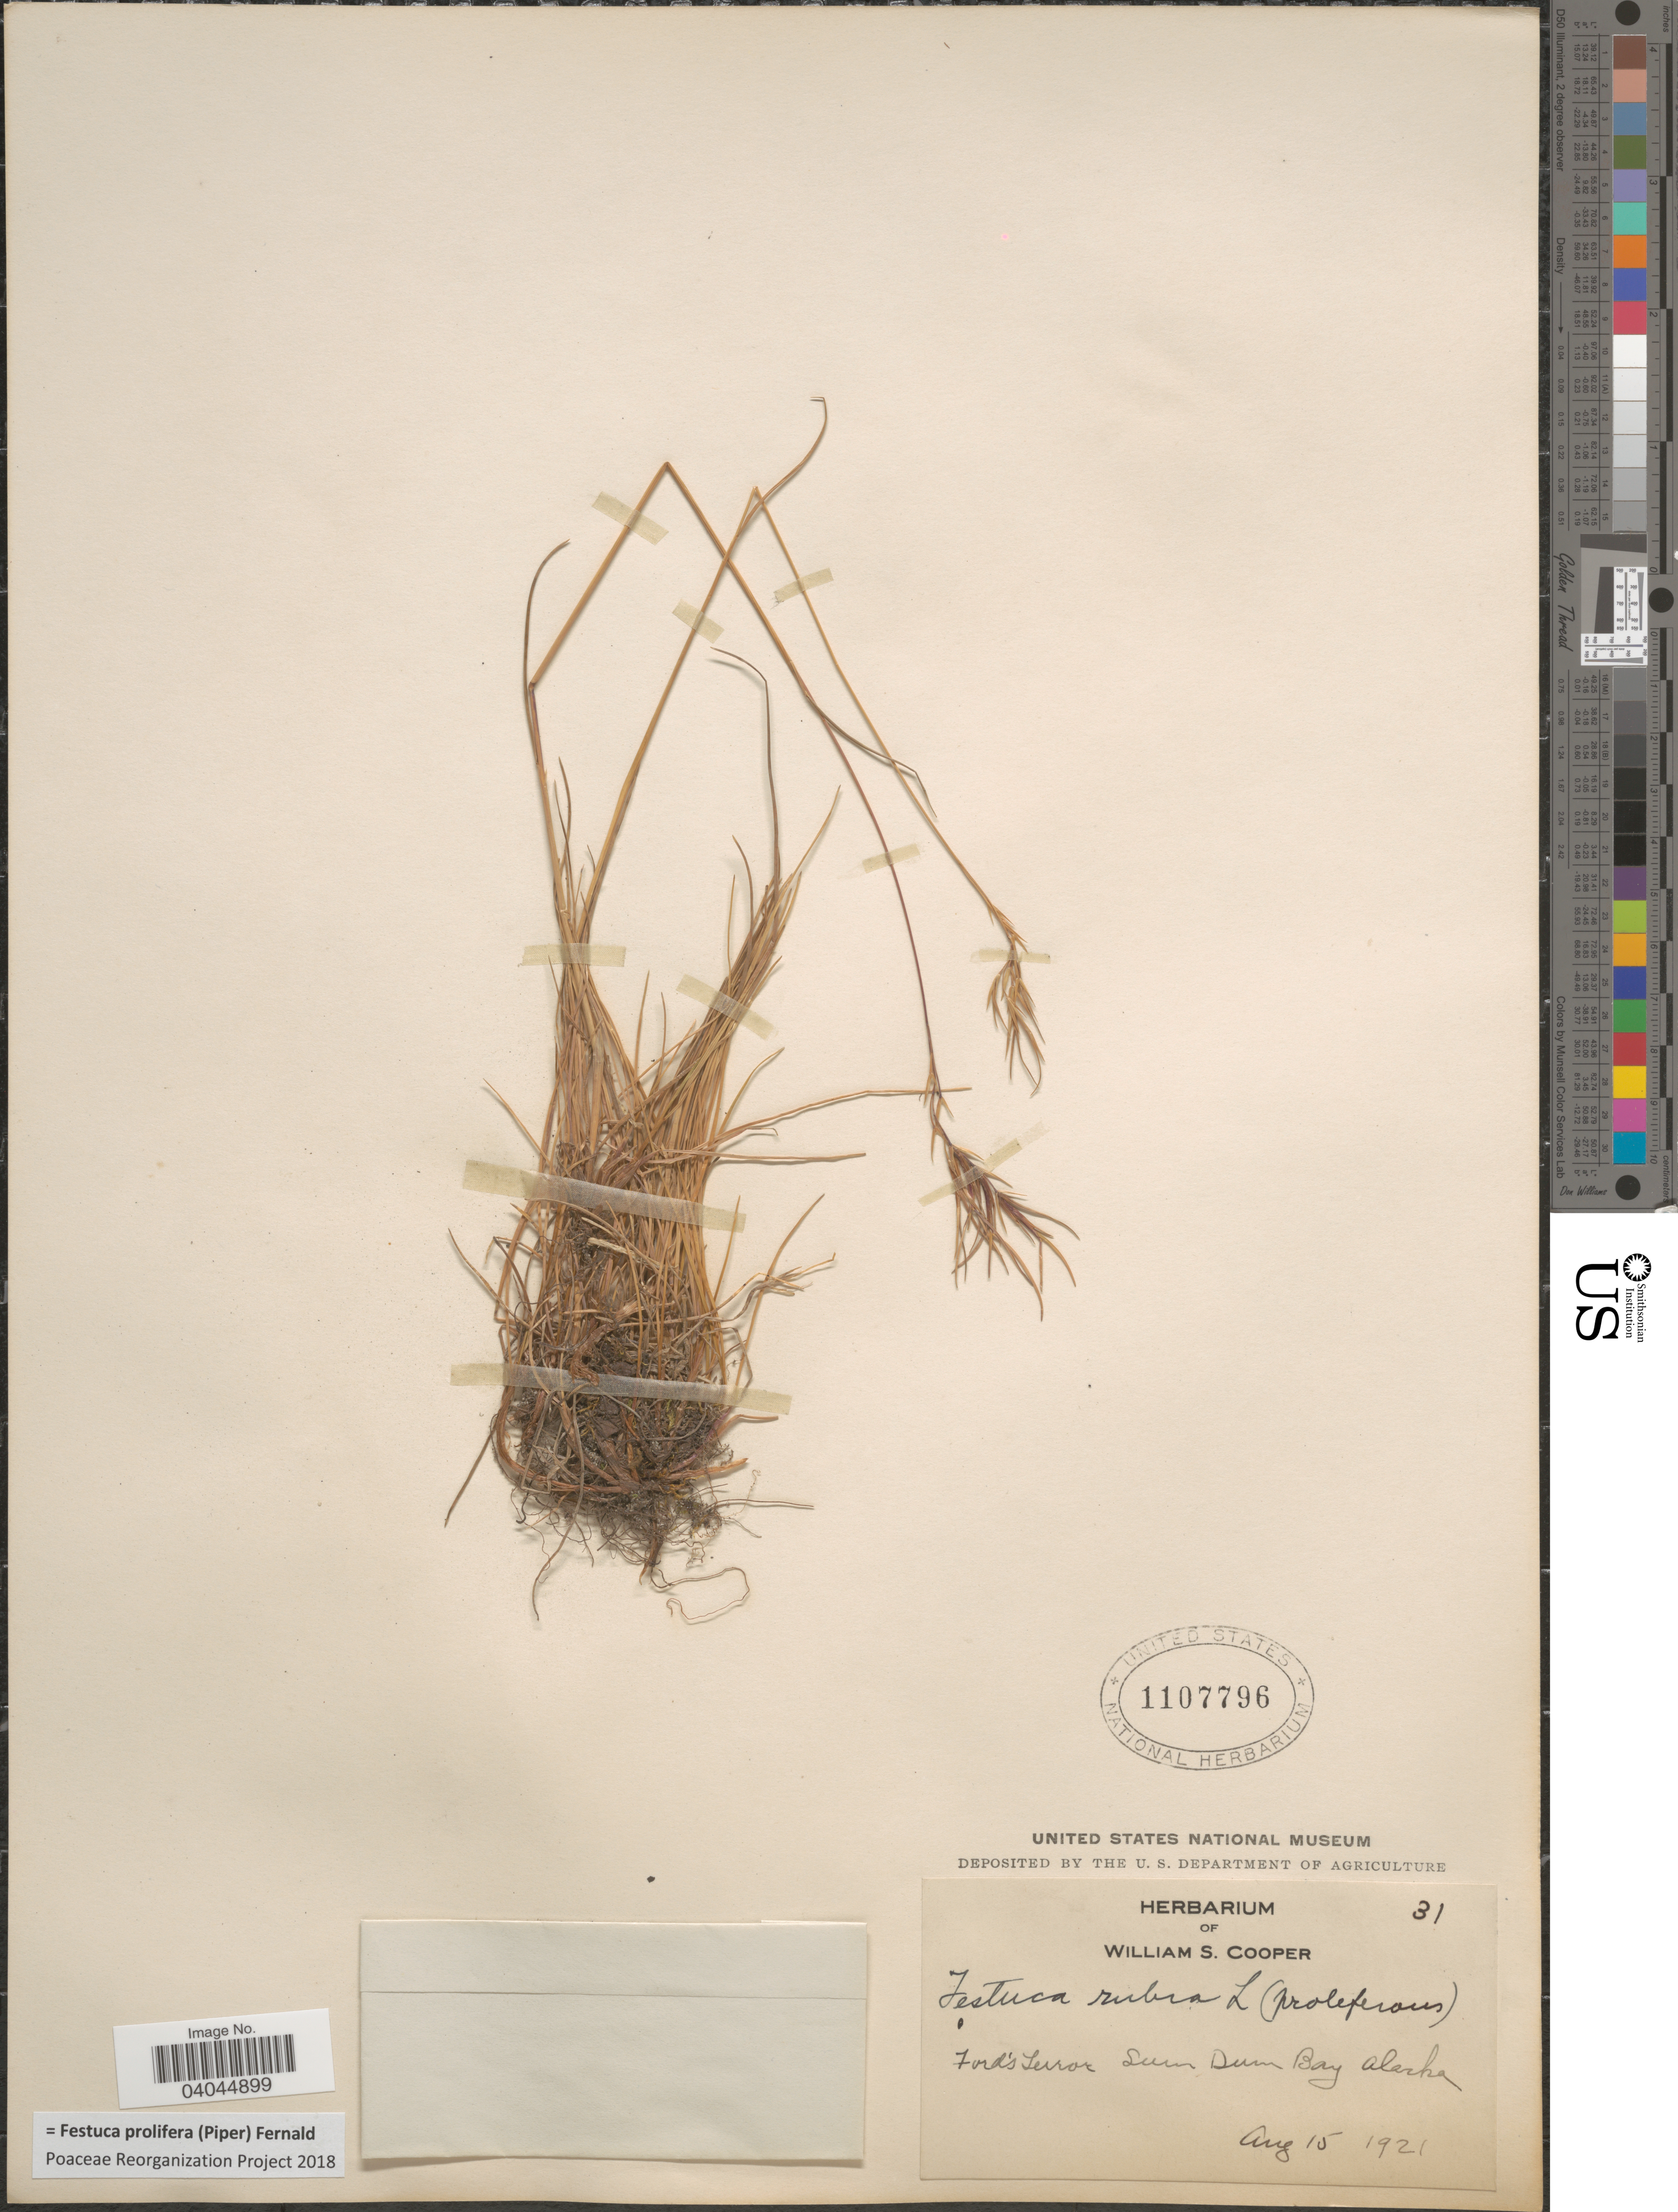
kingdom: Plantae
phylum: Tracheophyta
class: Liliopsida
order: Poales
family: Poaceae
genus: Festuca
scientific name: Festuca prolifera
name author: (Piper) Fernald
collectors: ex Herb. William S. Cooper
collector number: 31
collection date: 1921-08-15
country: United States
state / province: Alaska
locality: Ford's Terror, Sum Dum Bay.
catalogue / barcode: US 1107796